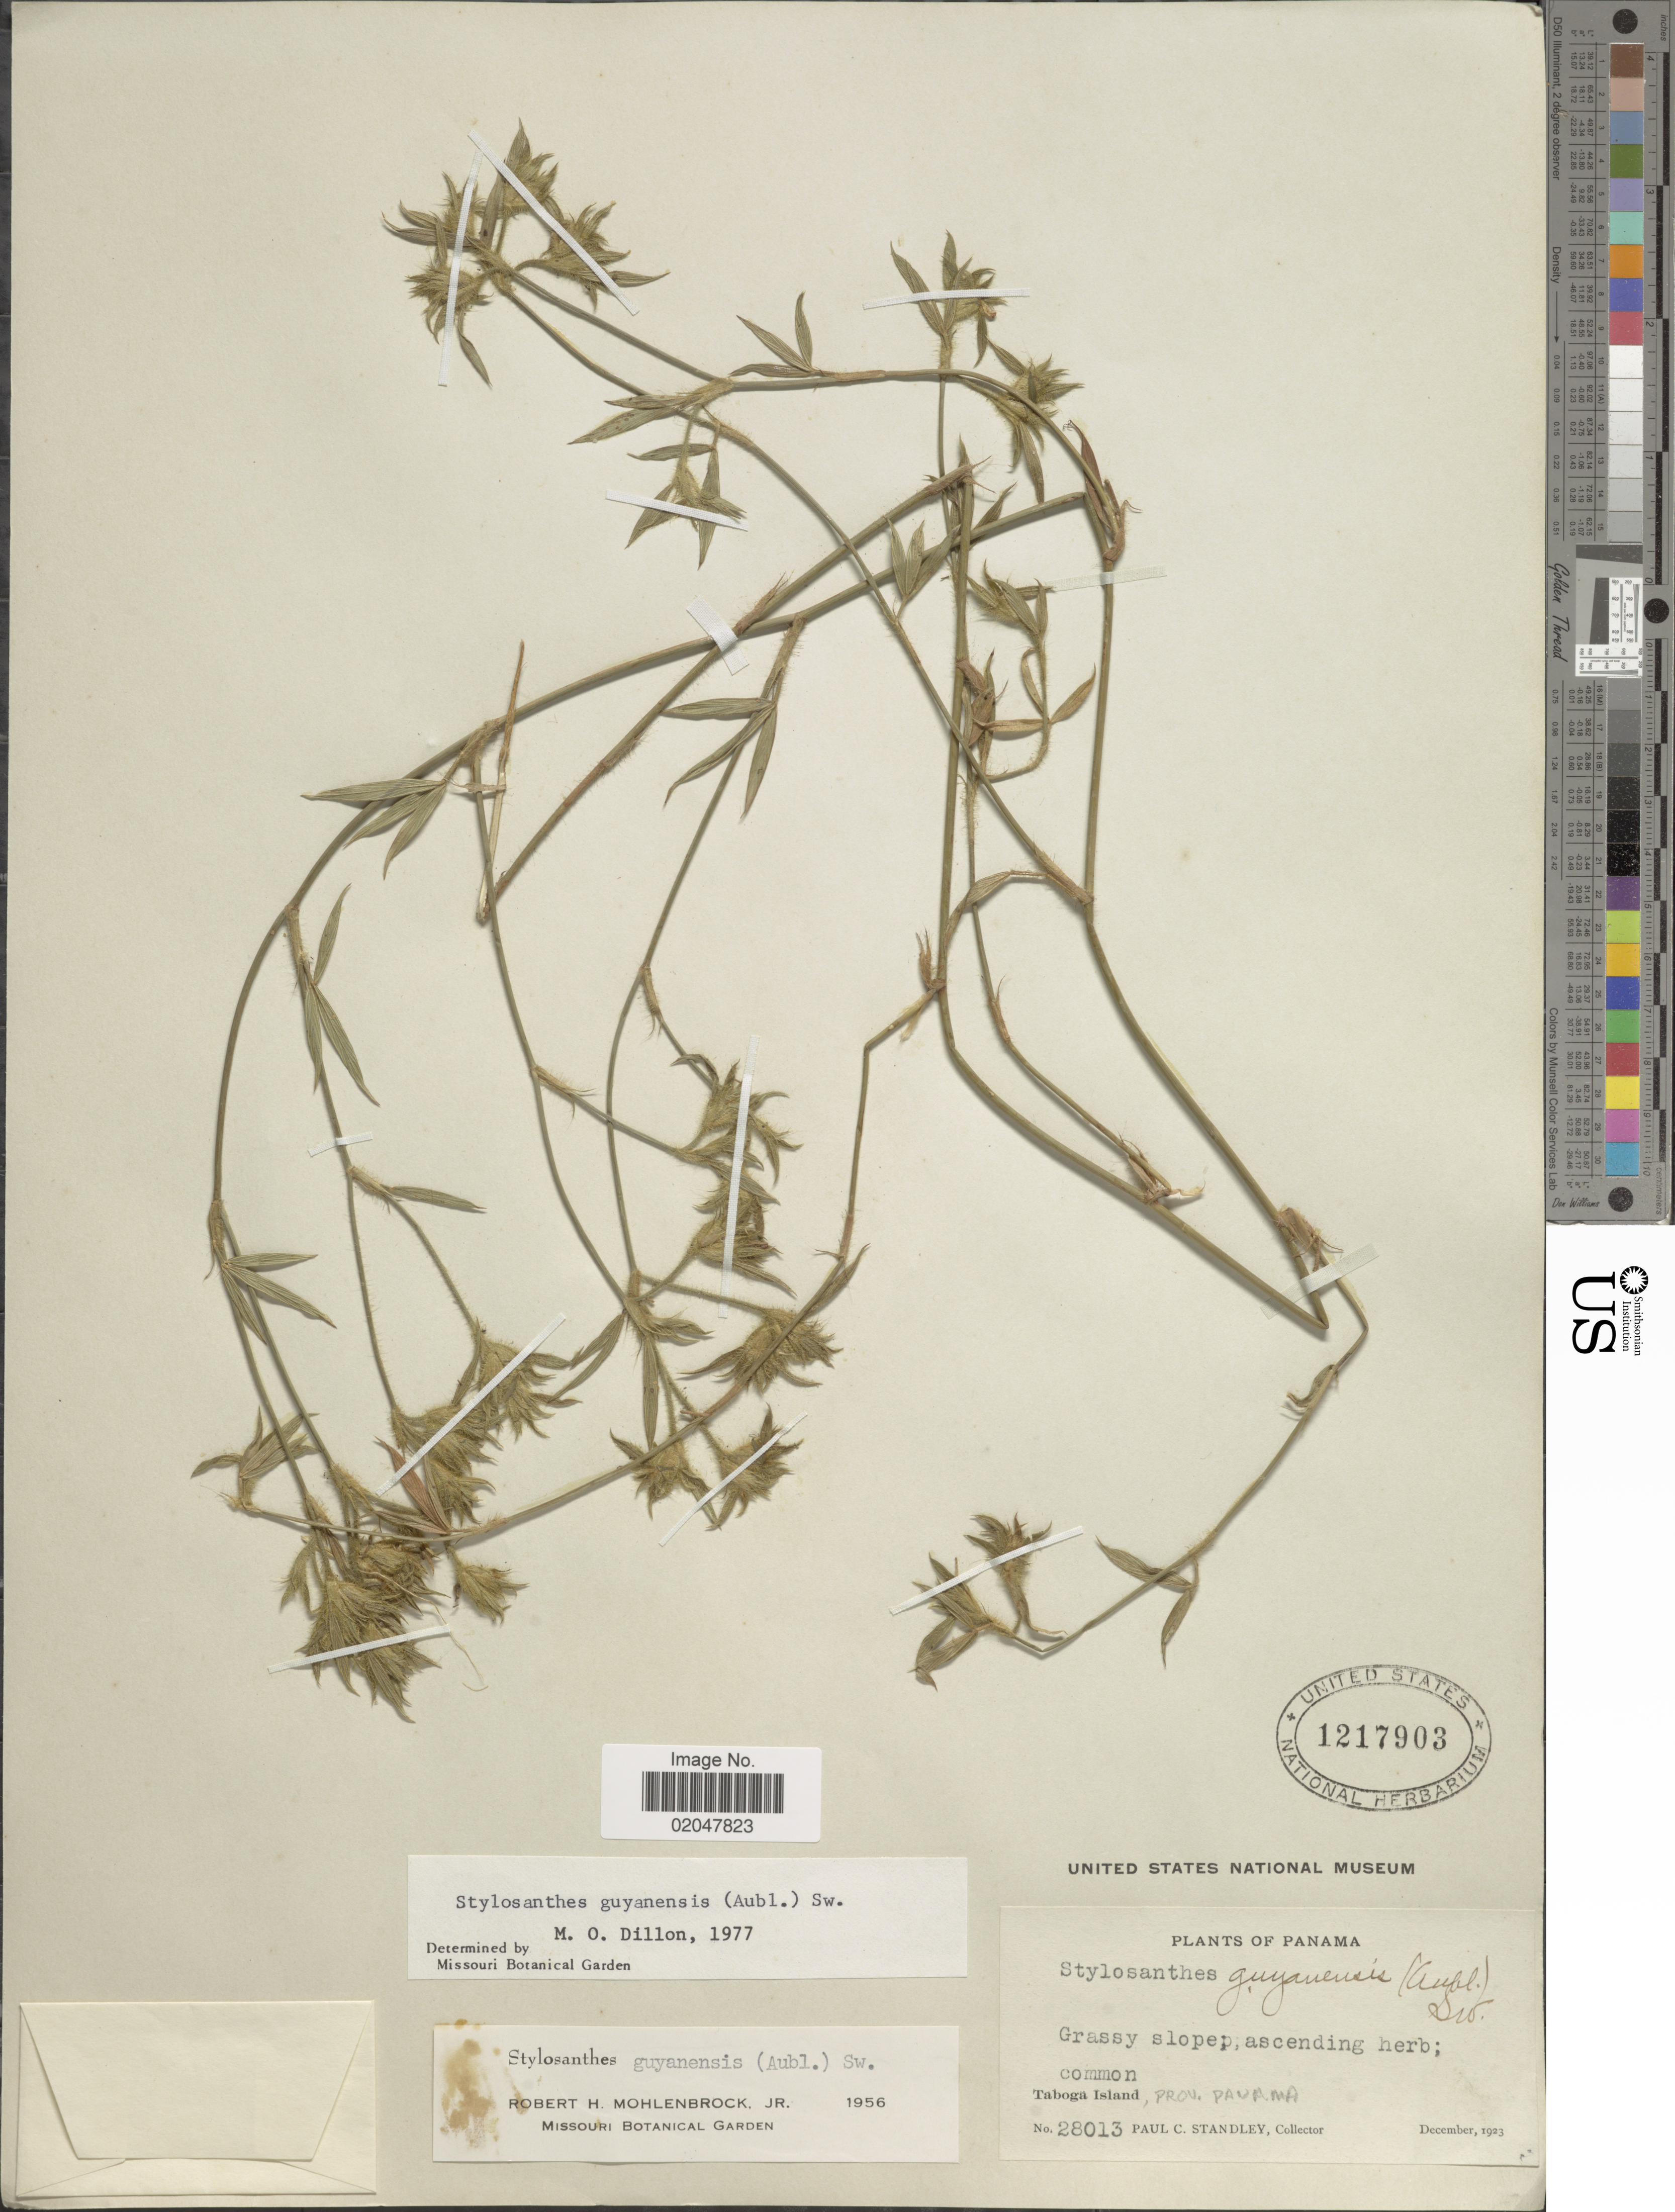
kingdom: Plantae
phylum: Tracheophyta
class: Magnoliopsida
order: Fabales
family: Fabaceae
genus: Stylosanthes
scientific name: Stylosanthes guianensis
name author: (Aubl.) Sw.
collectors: P. C. Standley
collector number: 28013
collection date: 1923-12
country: Panama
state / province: Panamá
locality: Taboga Island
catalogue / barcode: US 1217903